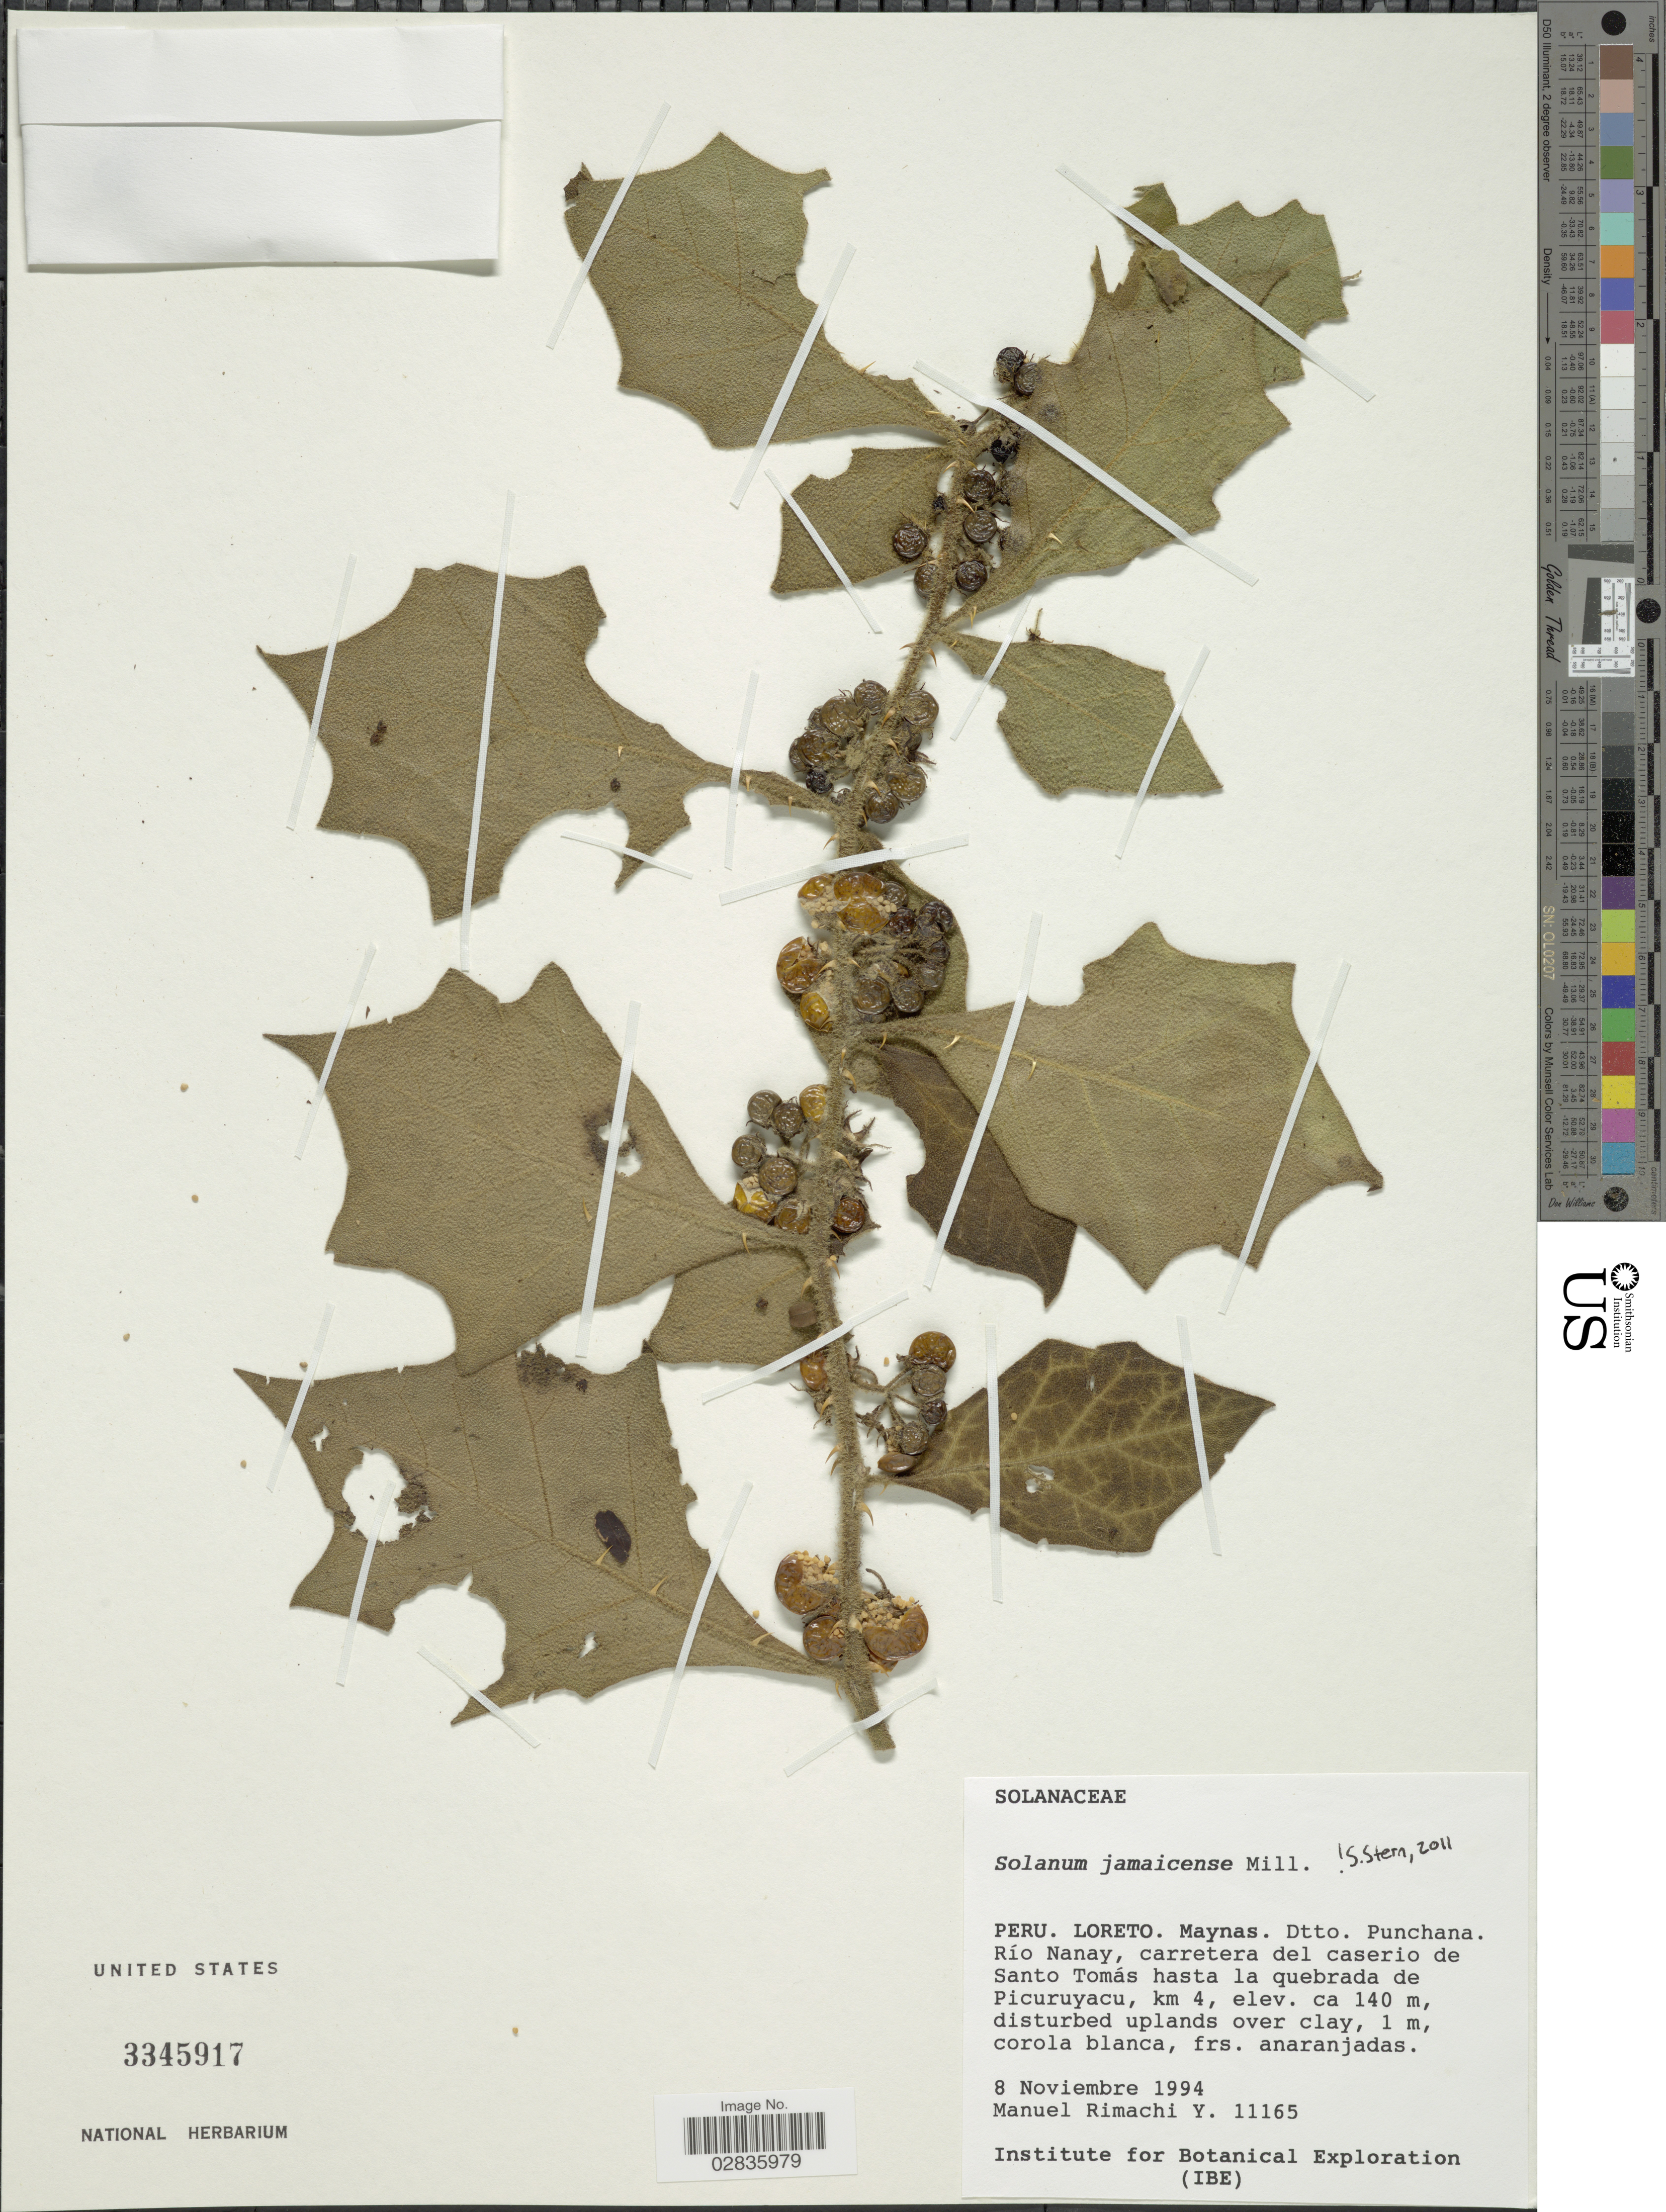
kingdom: Plantae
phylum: Tracheophyta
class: Magnoliopsida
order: Solanales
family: Solanaceae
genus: Solanum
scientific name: Solanum jamaicense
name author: Mill.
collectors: M. Rimachi Y.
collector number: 11165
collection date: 1994-11-08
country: Peru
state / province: Loreto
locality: Maynas. Dtto. Punchana. Río Nanay, carretera del caserio de Santo Tomás hasta la quebrada de Picuruyacu, km 4.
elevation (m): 140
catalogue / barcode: US 3345917